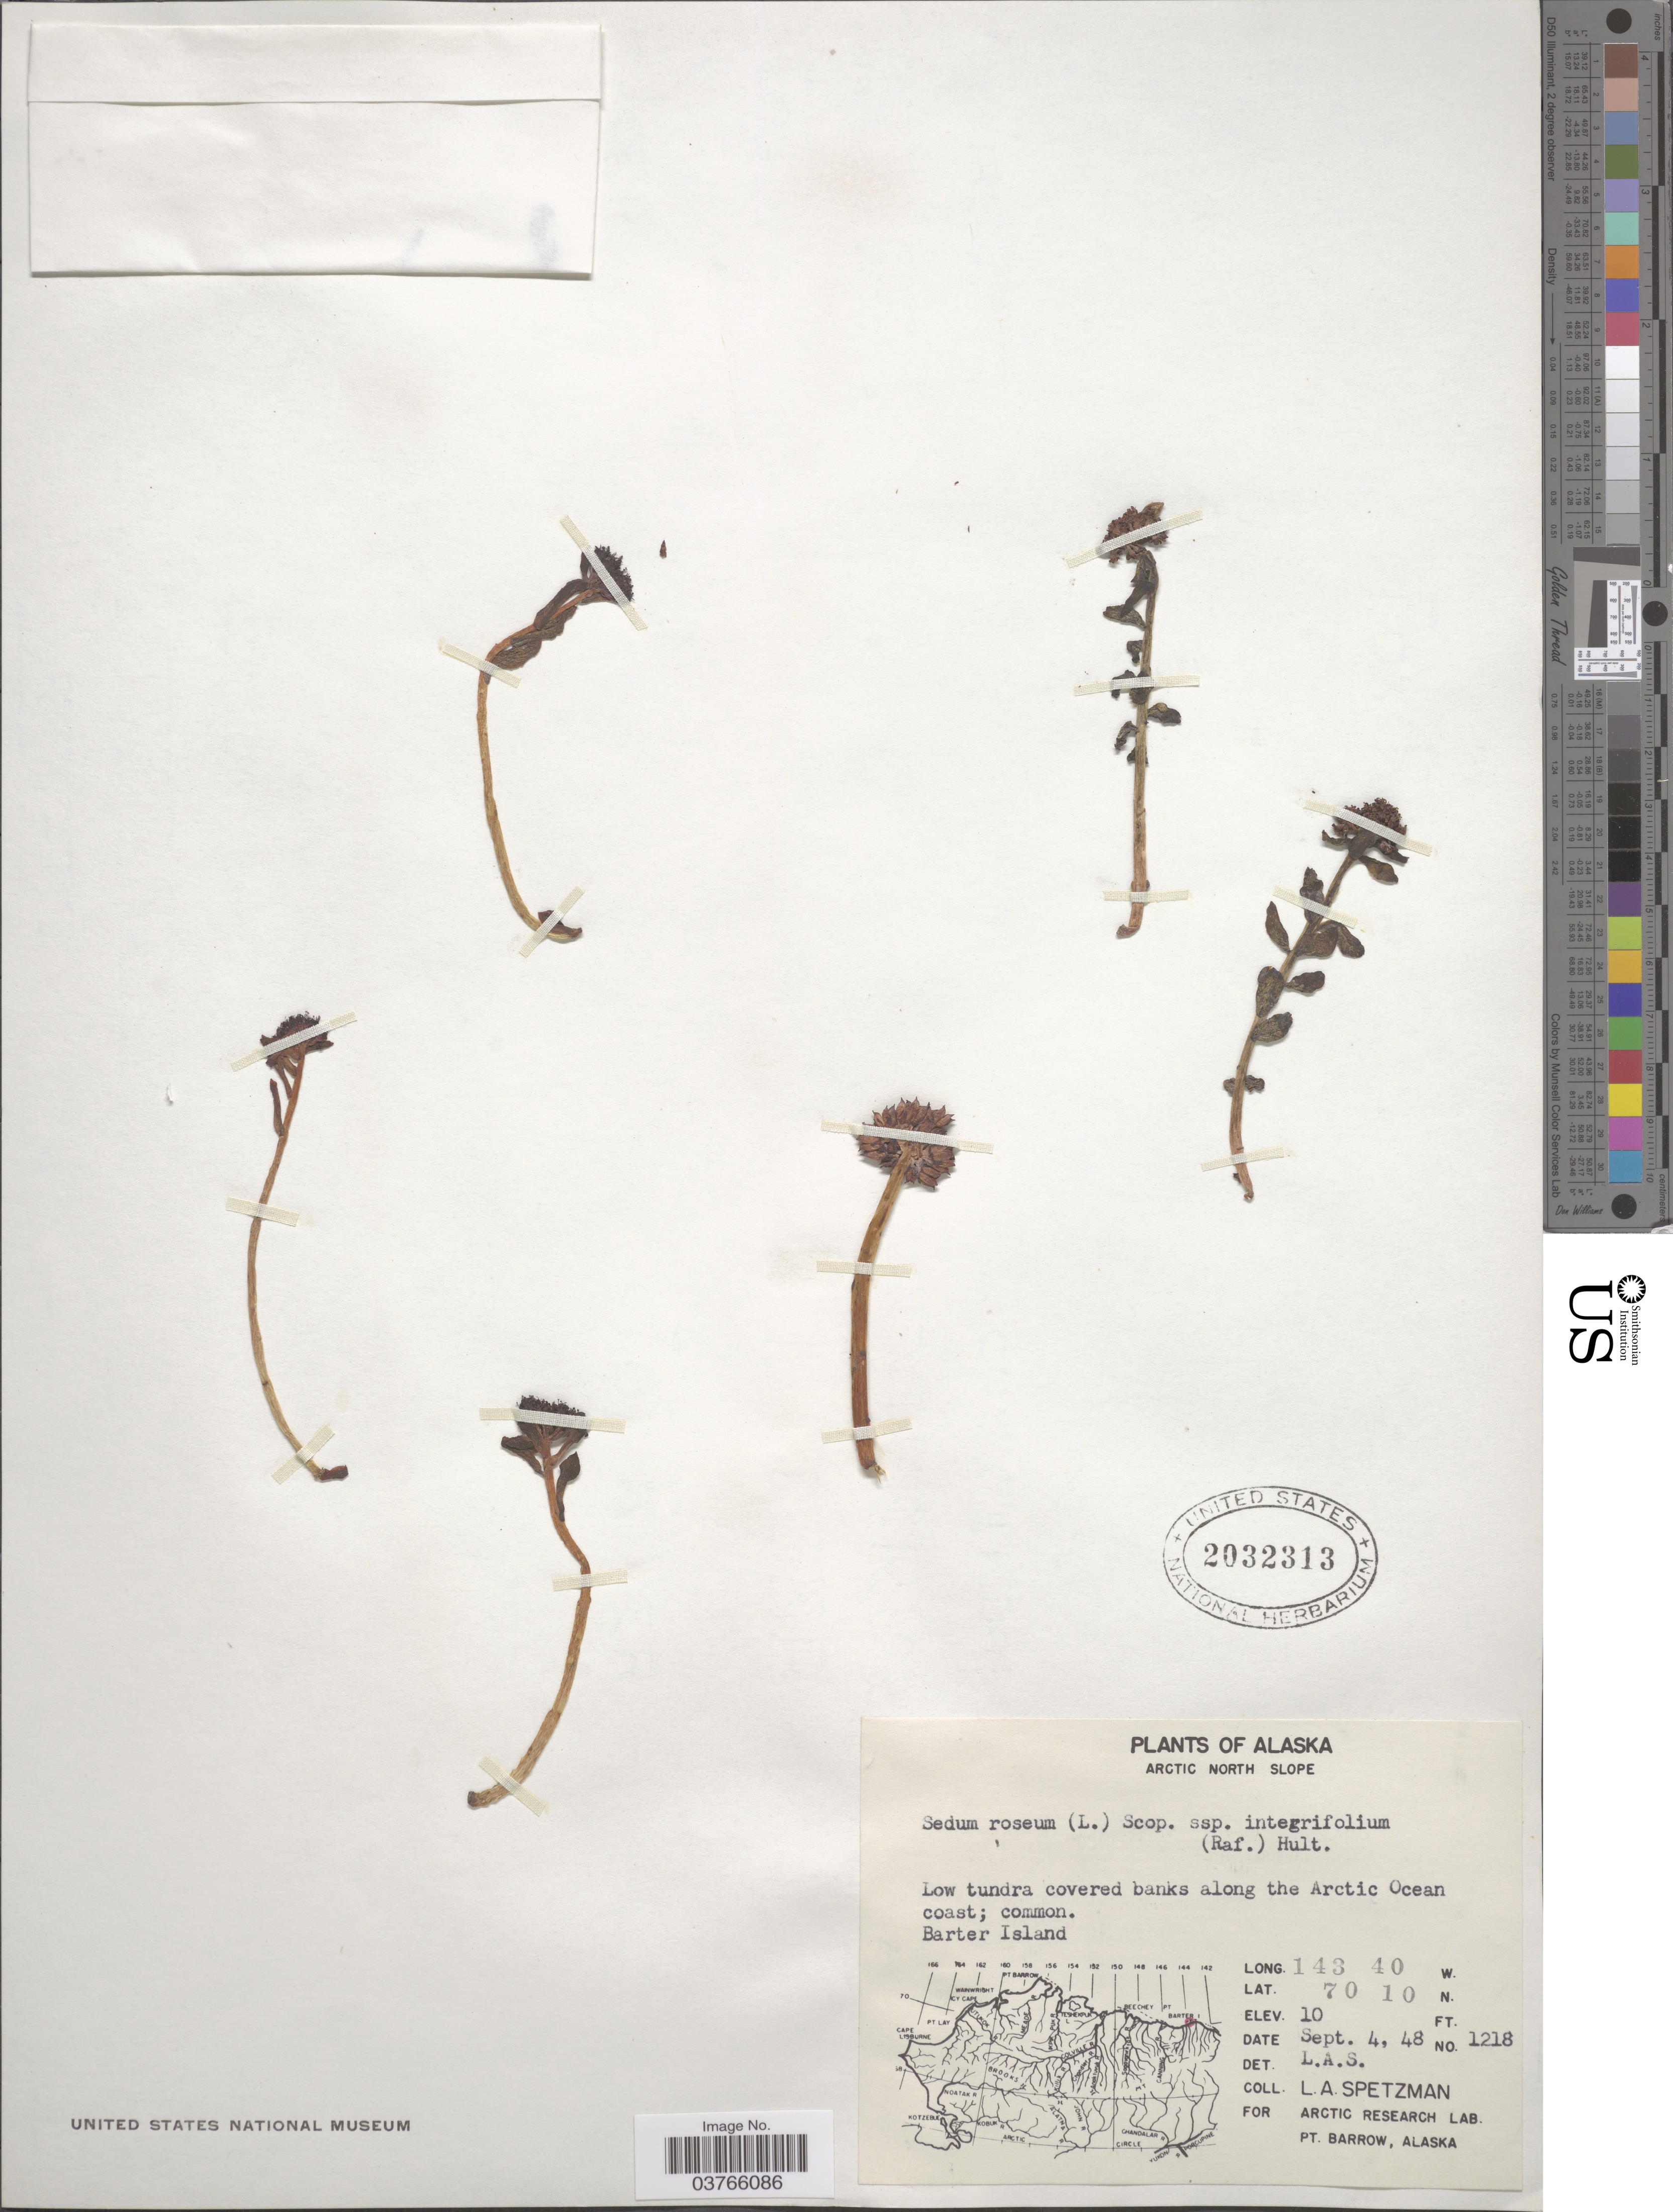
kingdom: Plantae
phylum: Tracheophyta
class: Magnoliopsida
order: Saxifragales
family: Crassulaceae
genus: Rhodiola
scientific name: Rhodiola integrifolia subsp. integrifolia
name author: Raf.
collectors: L. Spetzman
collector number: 1218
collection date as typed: Transcribed d/m/y: 4/9/48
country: United States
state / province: Alaska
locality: Arctic North Slope. Low tundra covered banks along the Arctic Ocean coast; Barter Island.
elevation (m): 3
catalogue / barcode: US 2032313